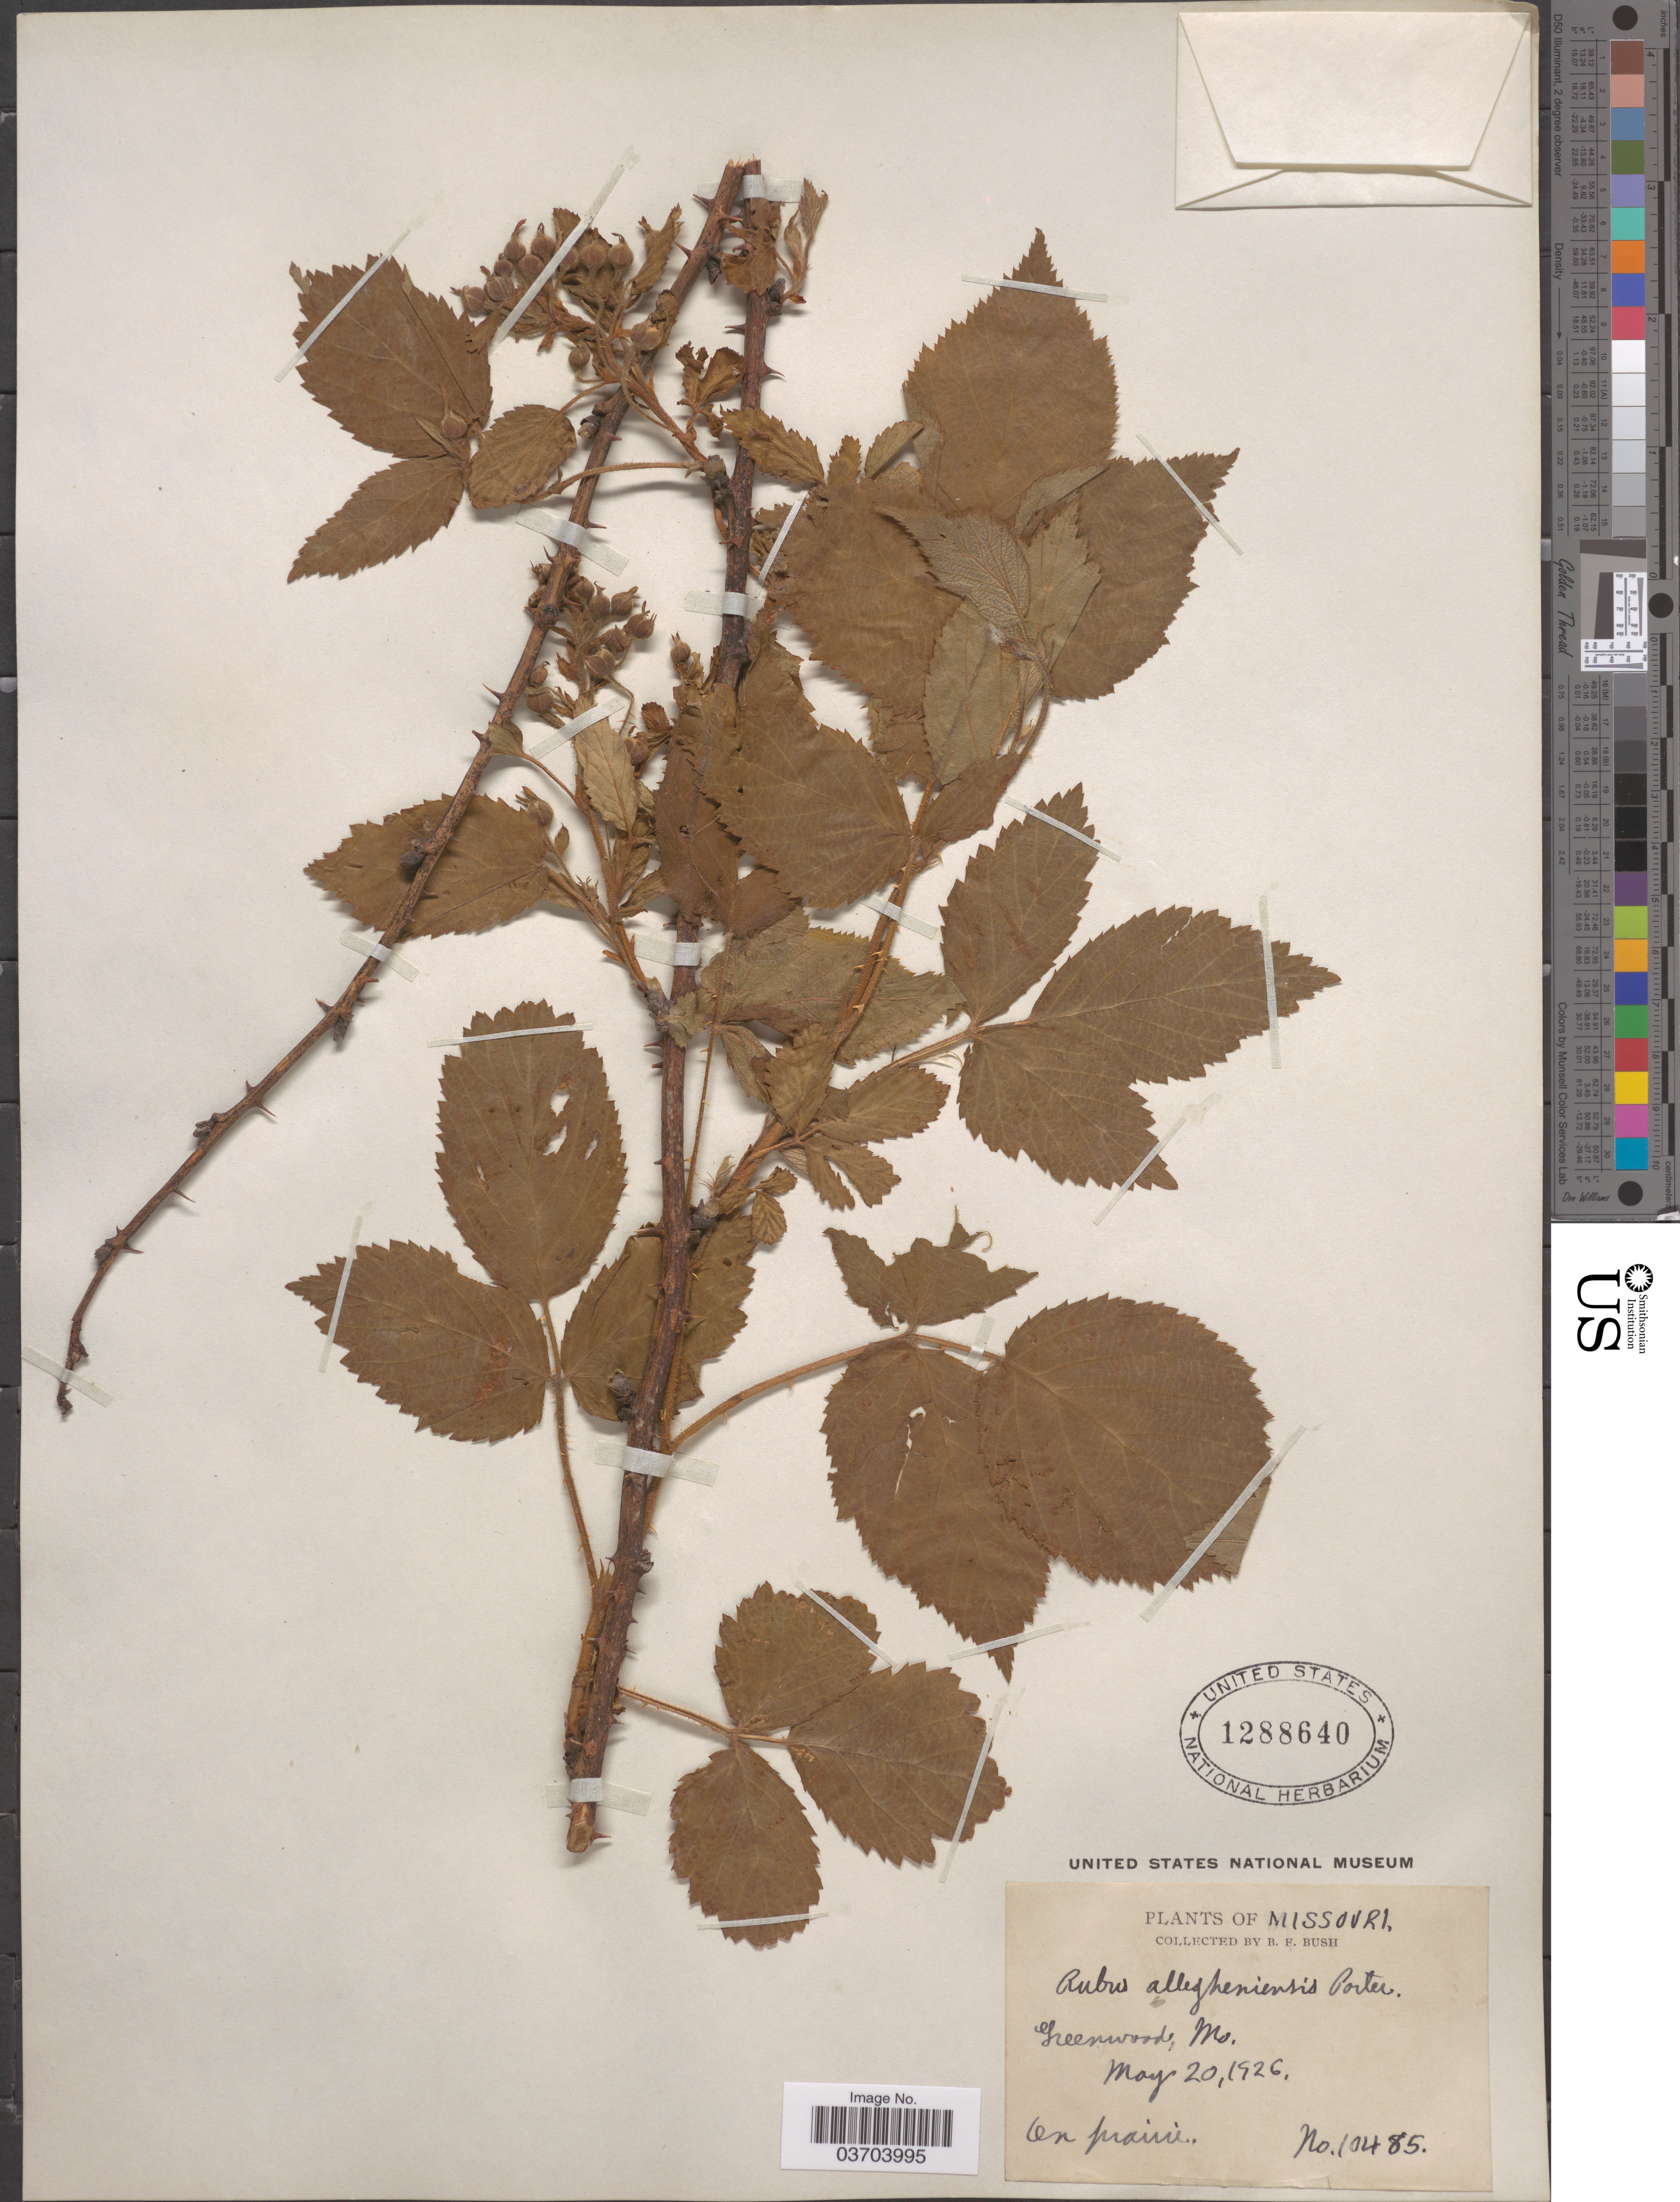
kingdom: Plantae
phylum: Tracheophyta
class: Magnoliopsida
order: Rosales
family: Rosaceae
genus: Rubus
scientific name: Rubus allegheniensis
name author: Porter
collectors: B. F. Bush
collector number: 10485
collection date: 1926-05-20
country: United States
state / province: Missouri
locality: Greenwood.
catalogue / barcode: US 1288640